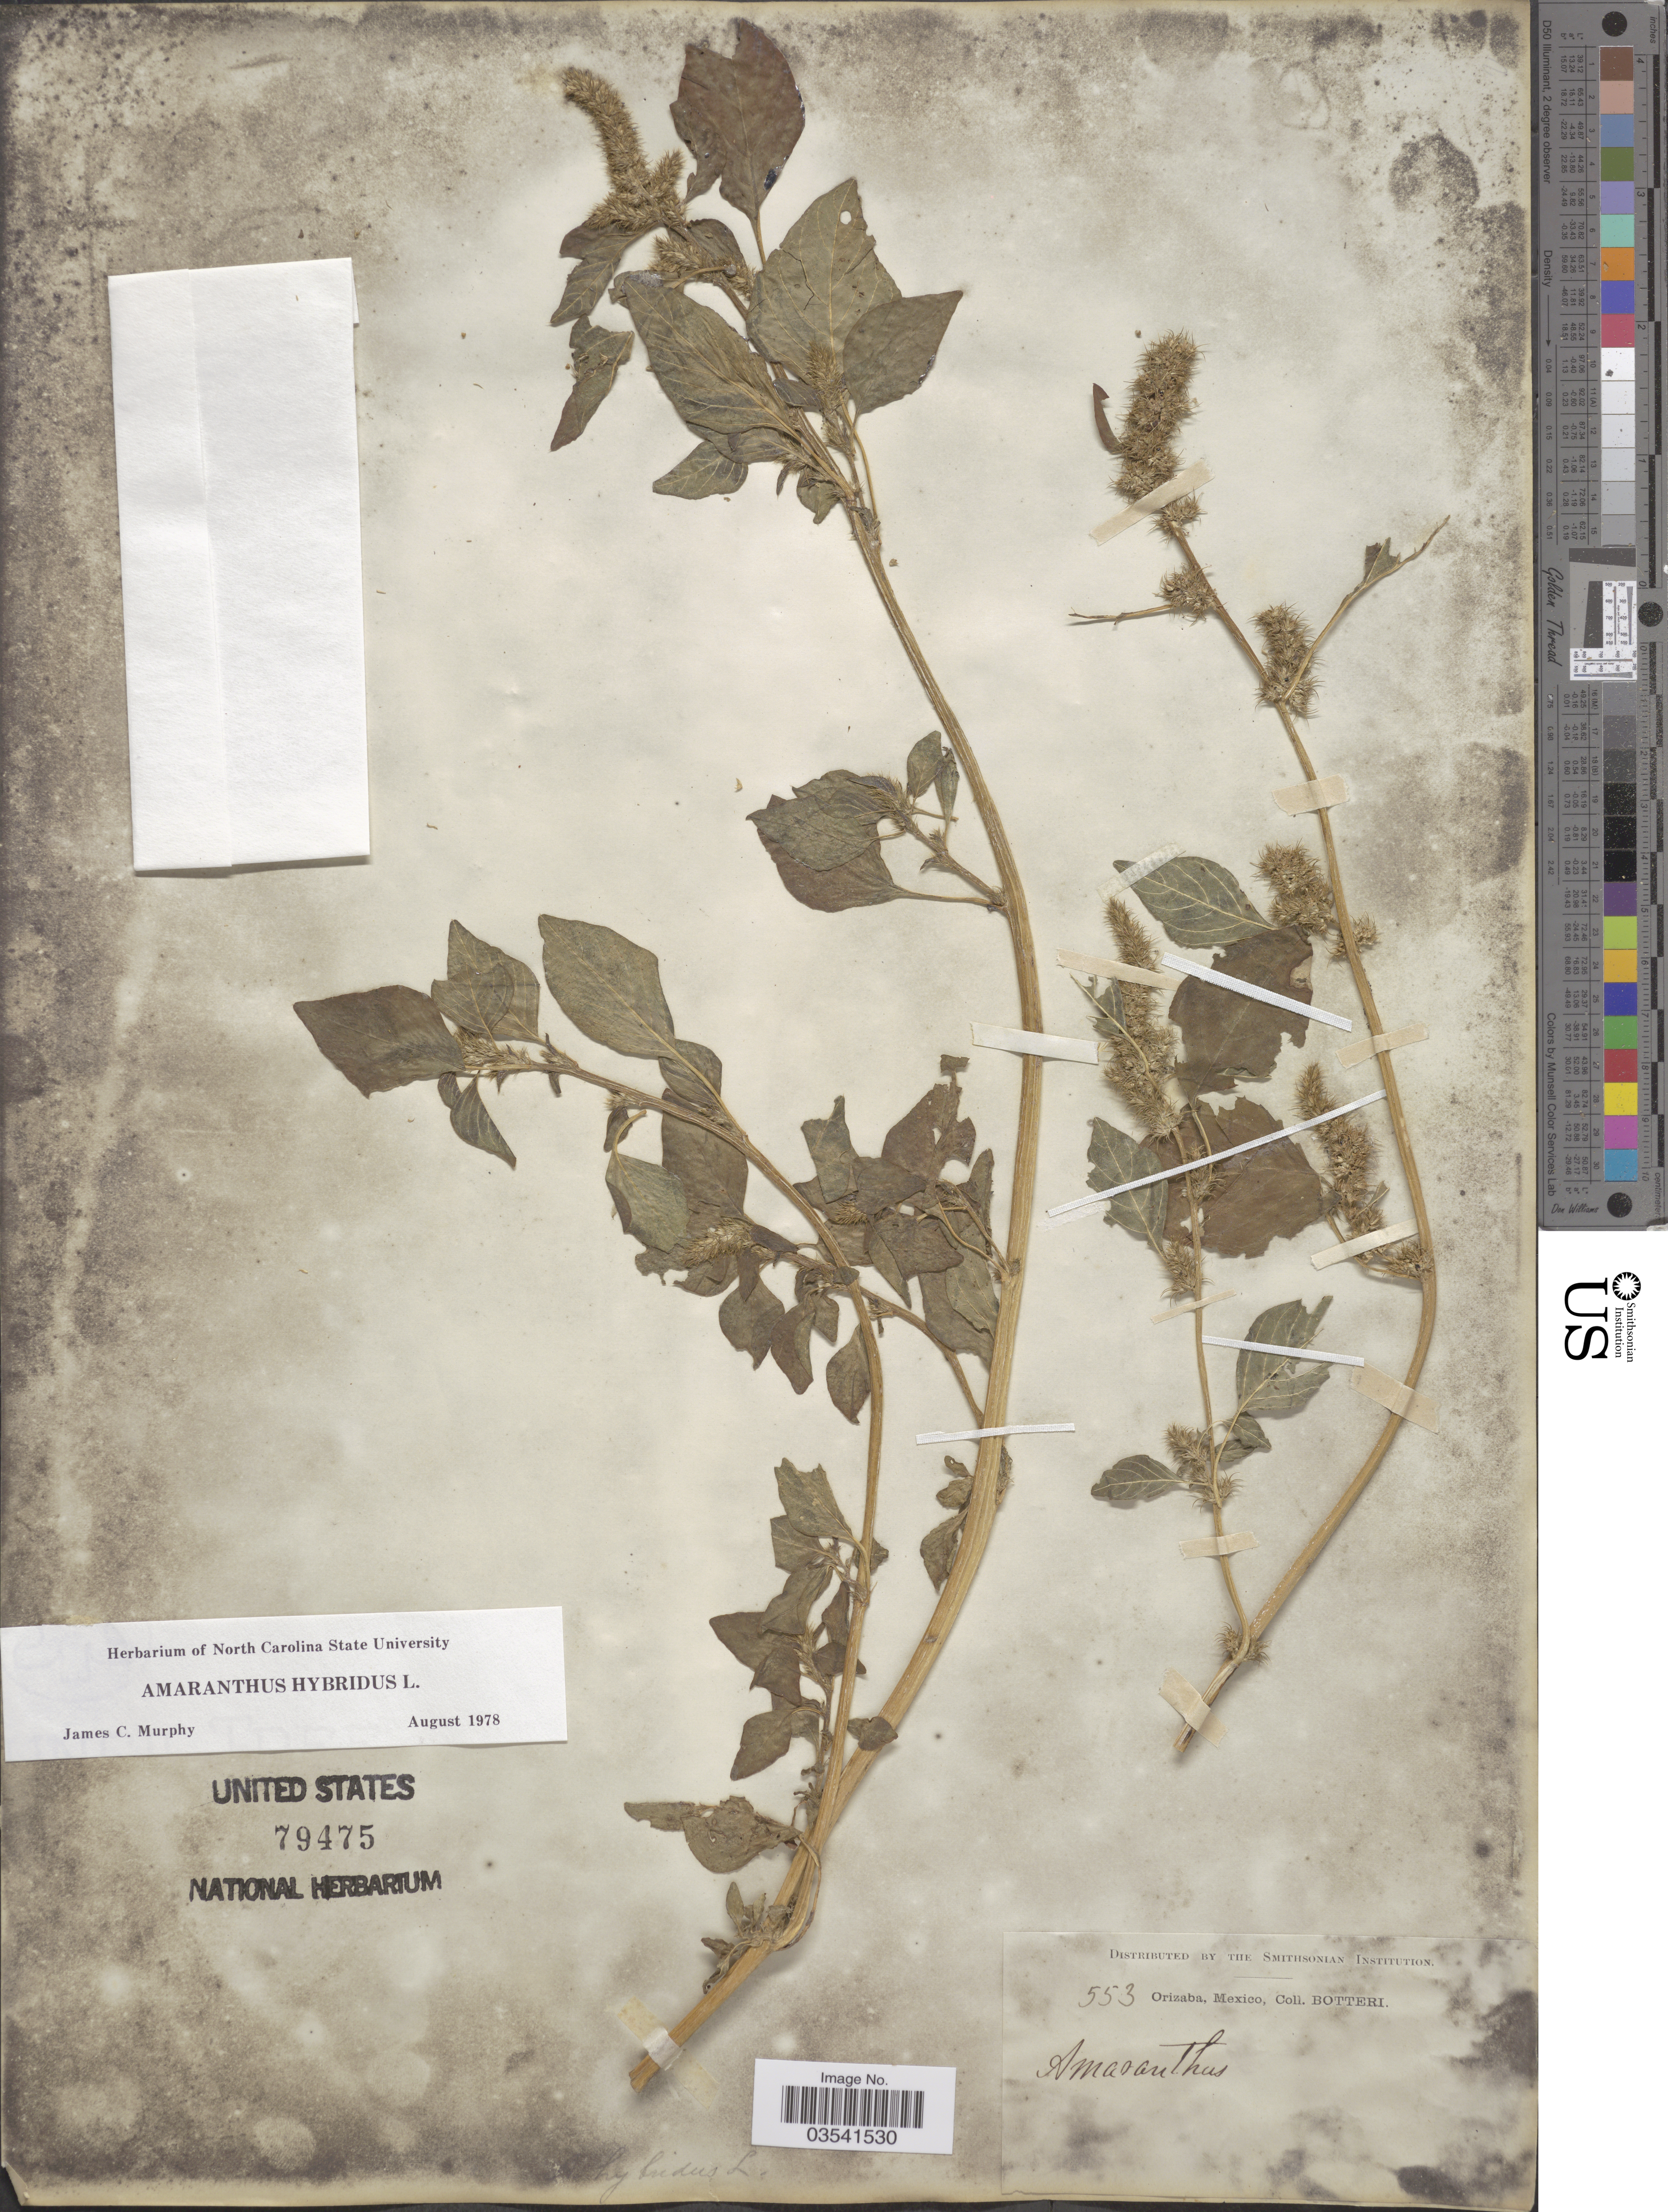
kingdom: Plantae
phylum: Tracheophyta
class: Magnoliopsida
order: Caryophyllales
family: Amaranthaceae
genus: Amaranthus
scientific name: Amaranthus hybridus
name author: L.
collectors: -. Botteri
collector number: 553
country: Mexico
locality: Orizaba.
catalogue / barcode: US 79475